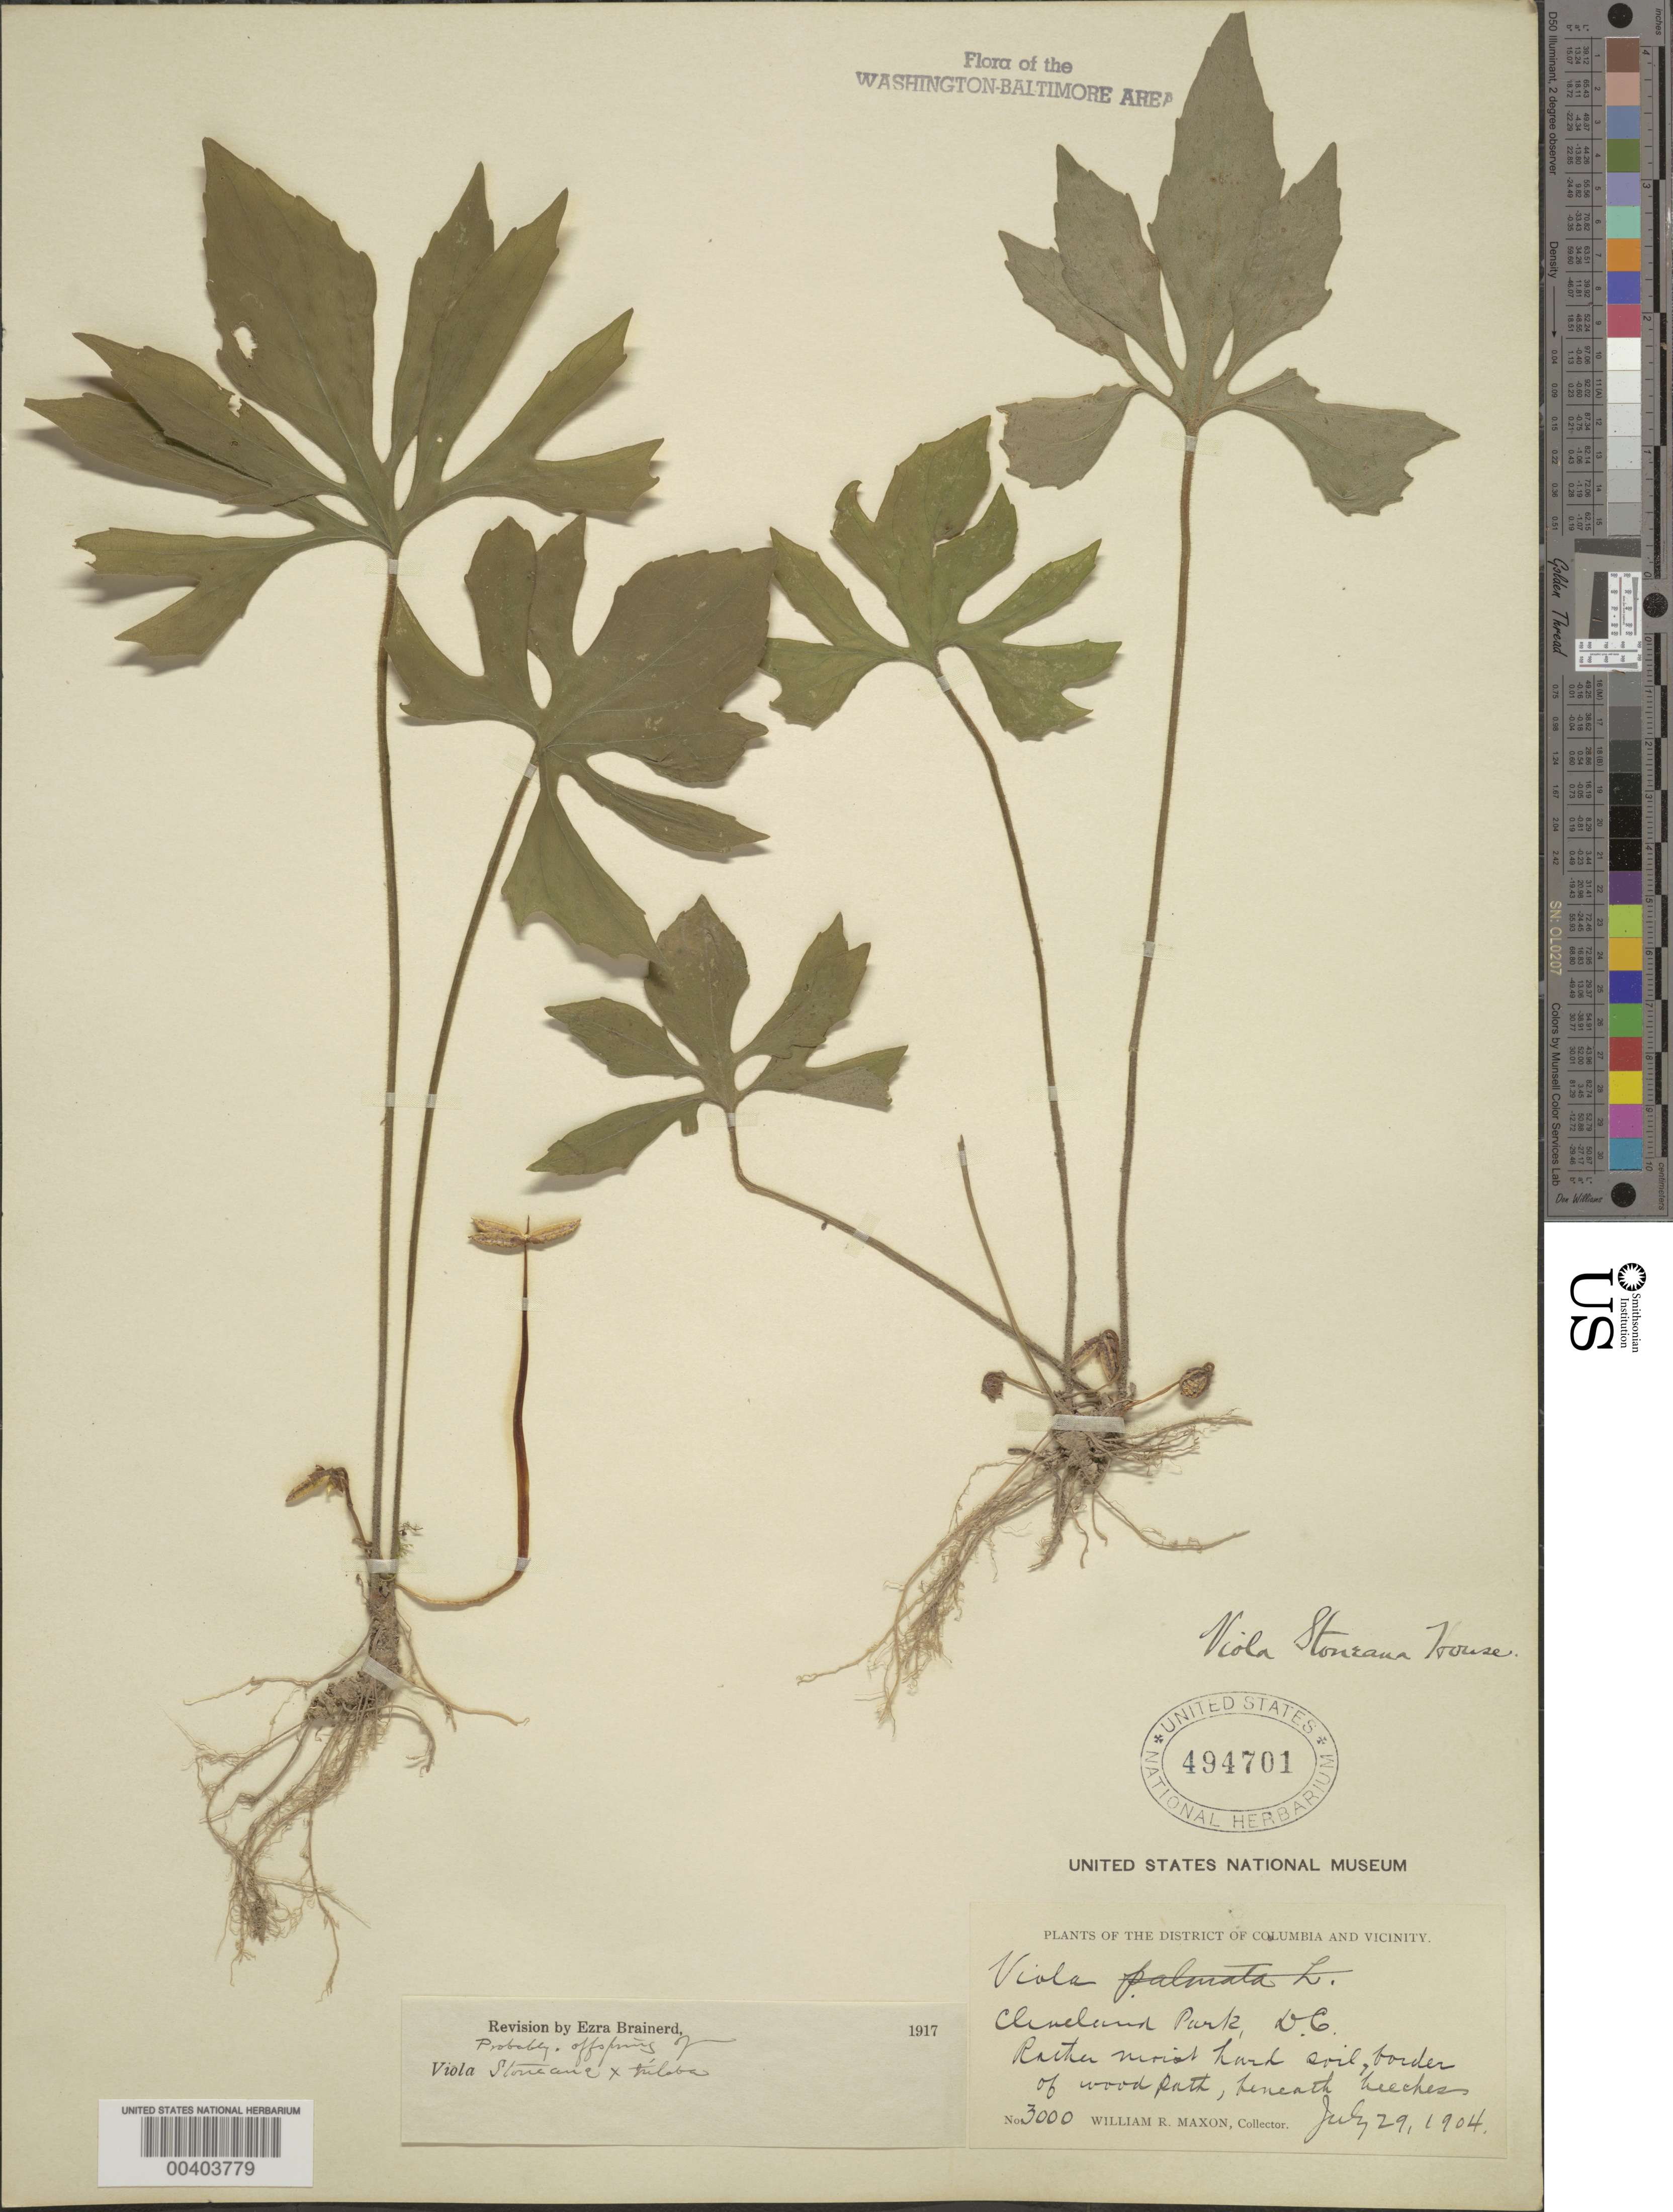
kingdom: Plantae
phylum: Tracheophyta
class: Magnoliopsida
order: Malpighiales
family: Violaceae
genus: Viola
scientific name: Viola palmata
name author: L.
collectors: W. R. Maxon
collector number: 3000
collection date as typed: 29 Jul 1904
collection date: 1904-07-29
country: United States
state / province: District of Columbia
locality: Cleveland Park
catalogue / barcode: US 494701